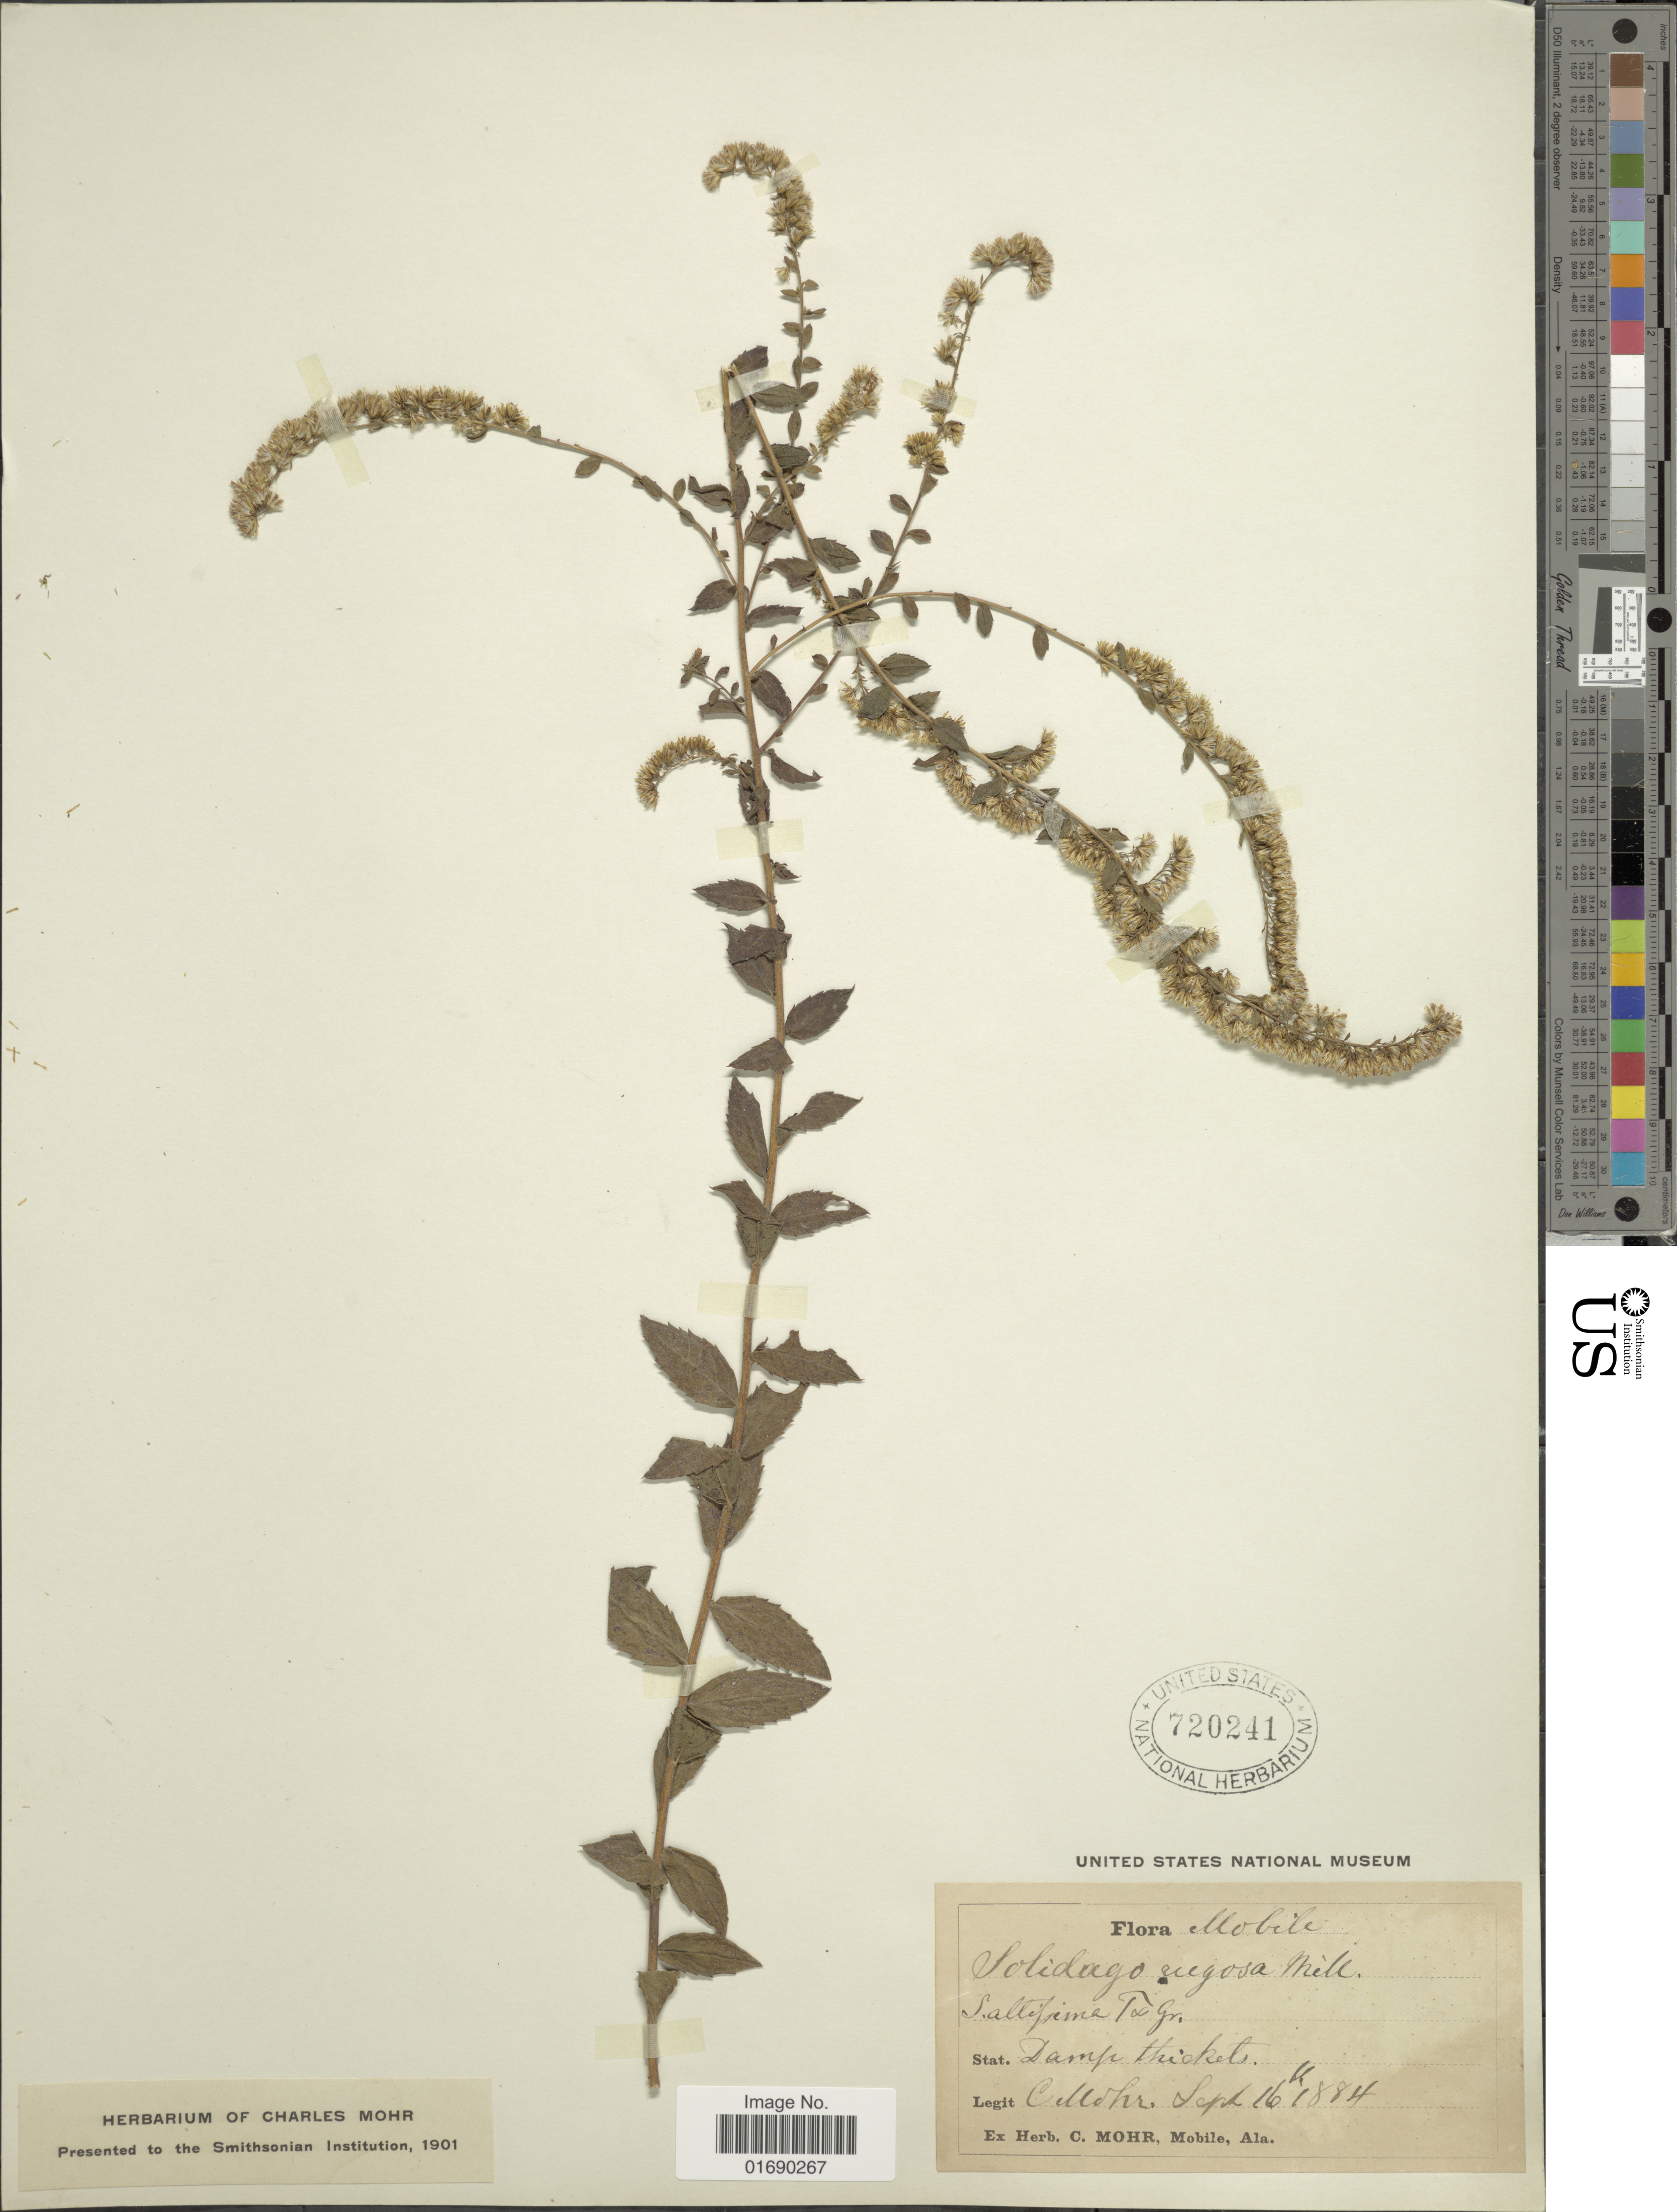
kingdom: Plantae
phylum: Tracheophyta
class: Magnoliopsida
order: Asterales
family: Asteraceae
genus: Solidago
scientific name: Solidago rugosa var. celtidifolia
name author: (Small) Fernald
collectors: C. T. Mohr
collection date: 1884-09-16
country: United States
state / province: Alabama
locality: Mobile, Damp thickets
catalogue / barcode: US 720241